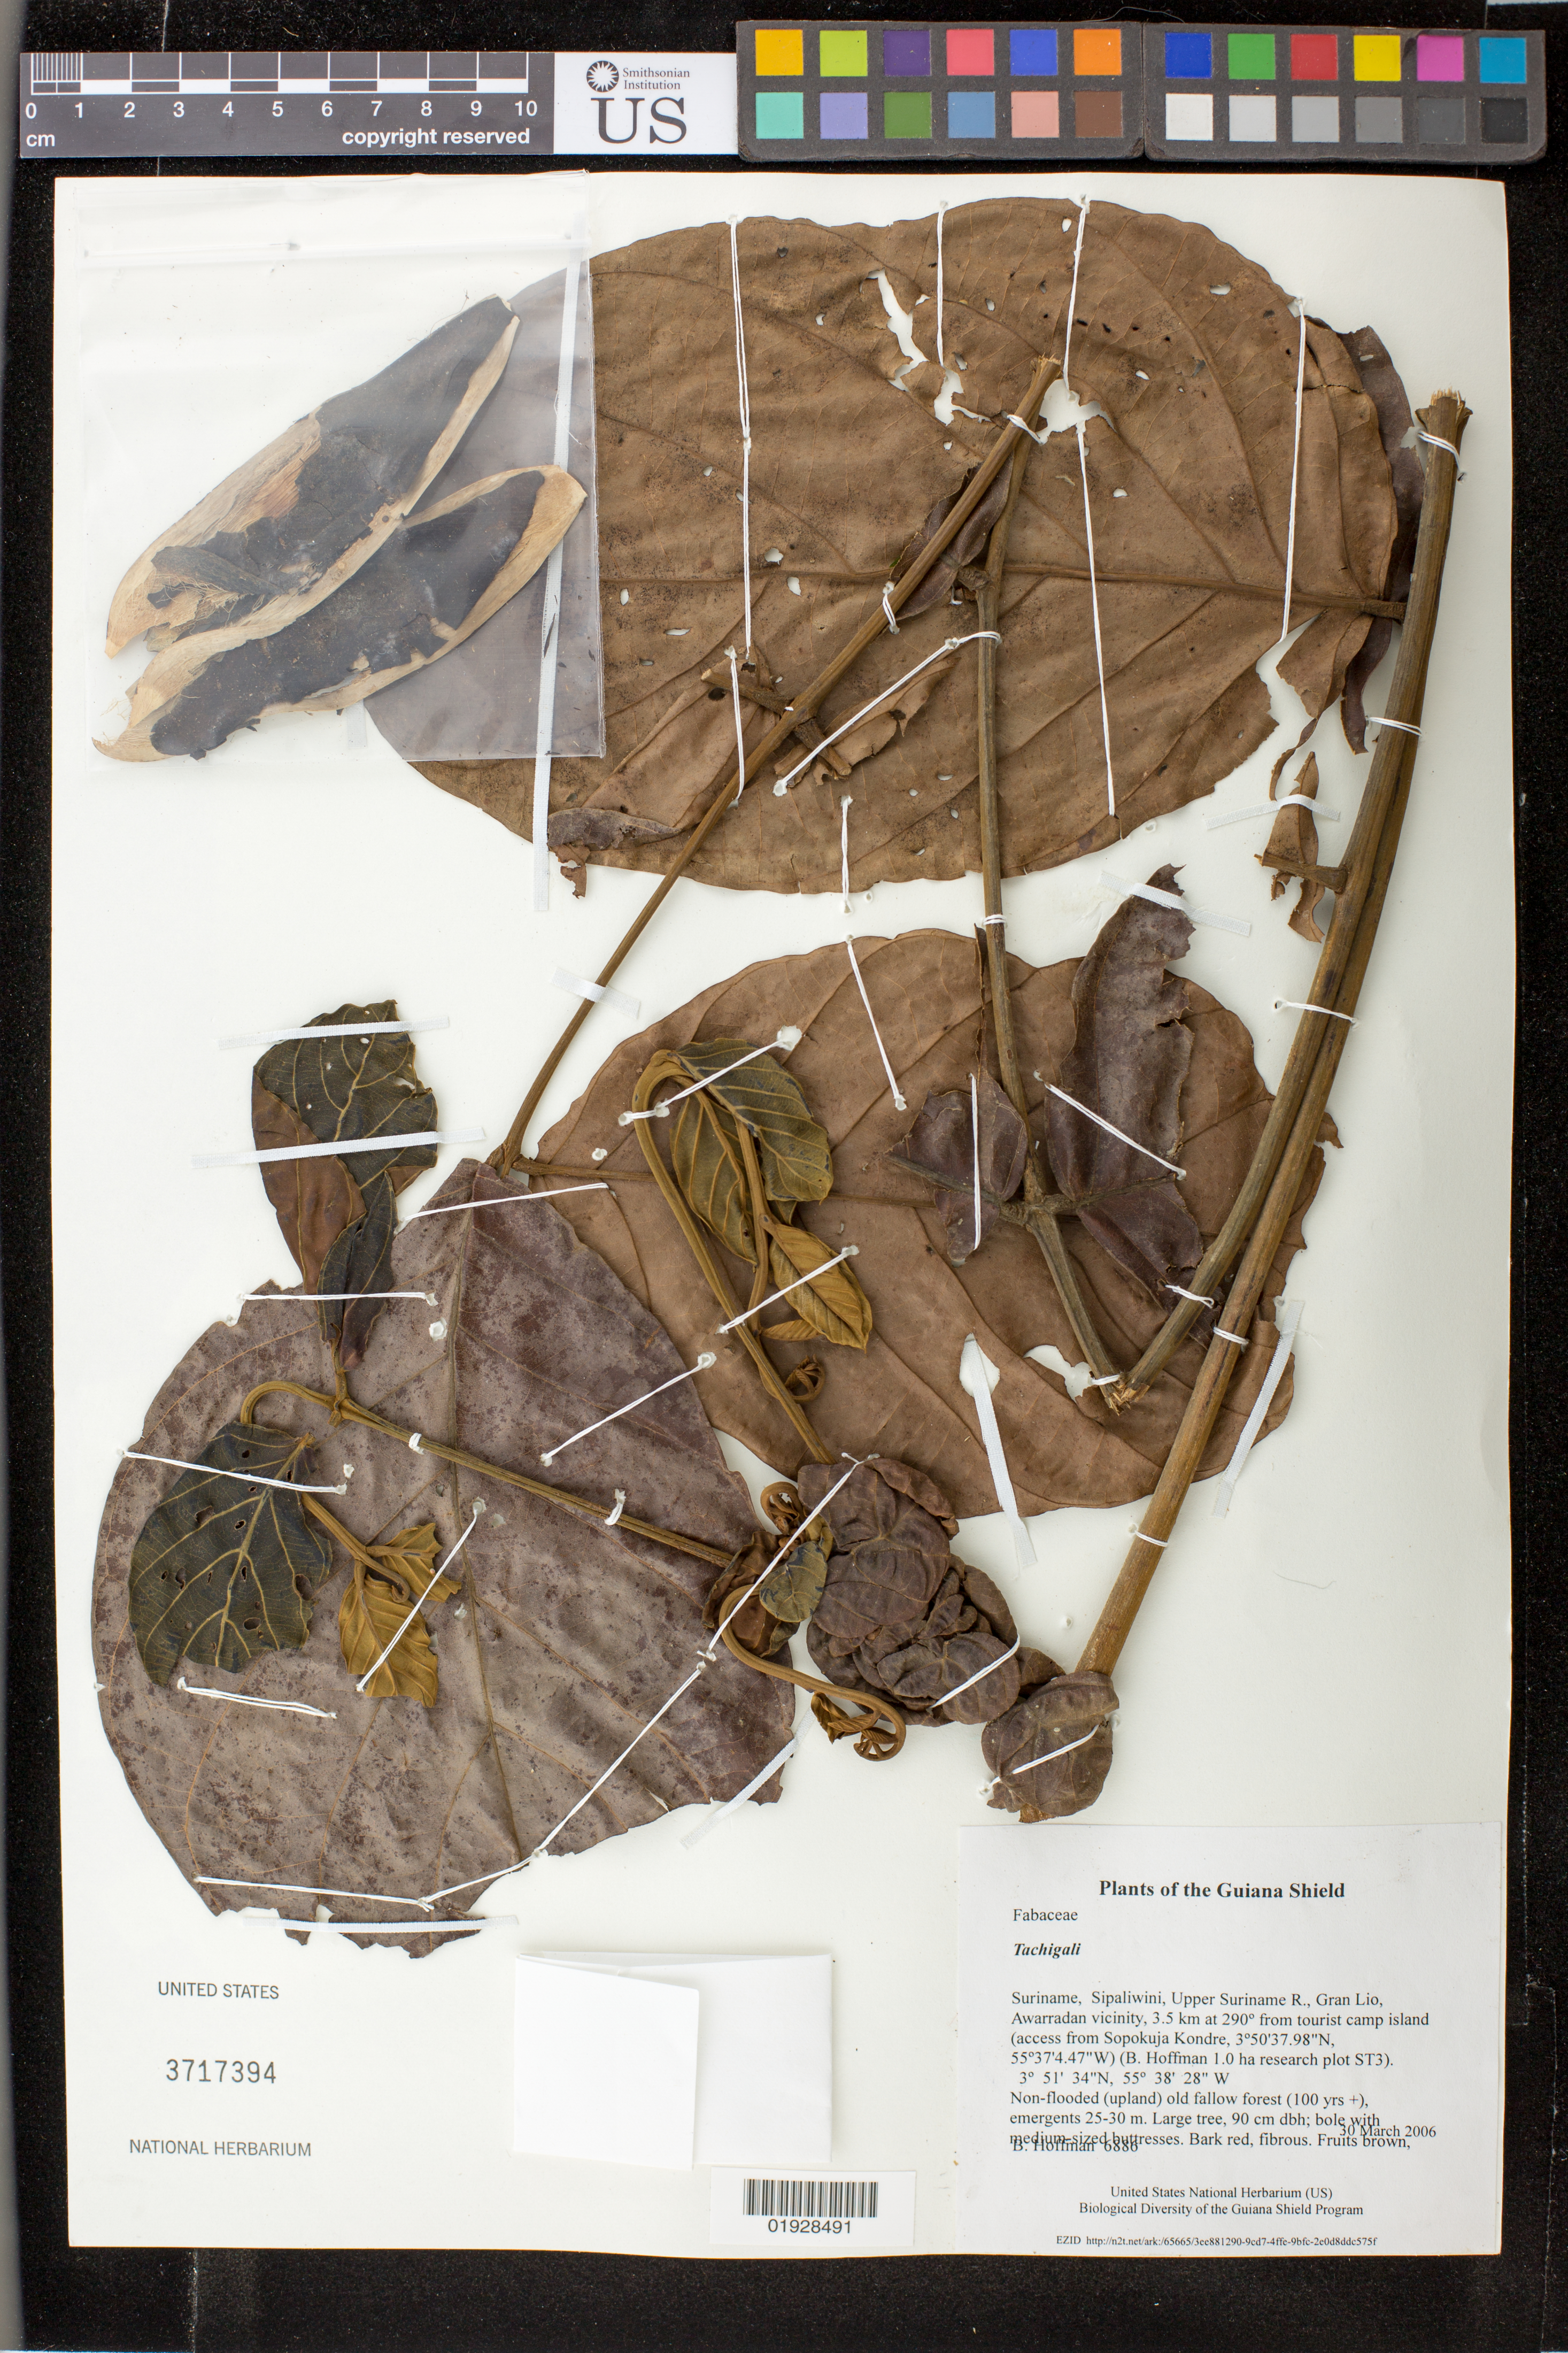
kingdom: Plantae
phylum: Tracheophyta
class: Magnoliopsida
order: Fabales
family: Fabaceae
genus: Tachigali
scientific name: Tachigali sp.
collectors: B. Hoffman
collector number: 6886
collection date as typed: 30 March 2006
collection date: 2006-03-30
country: Suriname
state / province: Sipaliwini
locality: Upper Suriname R., Gran Lio, Awarradan vicinity, 3.5 km at 290º from tourist camp island (access from Sopokuja Kondre, 3º50'37.98"N, 55º37'4.47"W) (B. Hoffman 1.0 ha research plot ST3)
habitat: Non-flooded (upland) old fallow forest (100 yrs +), emergents 25-30 m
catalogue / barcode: US 3717394